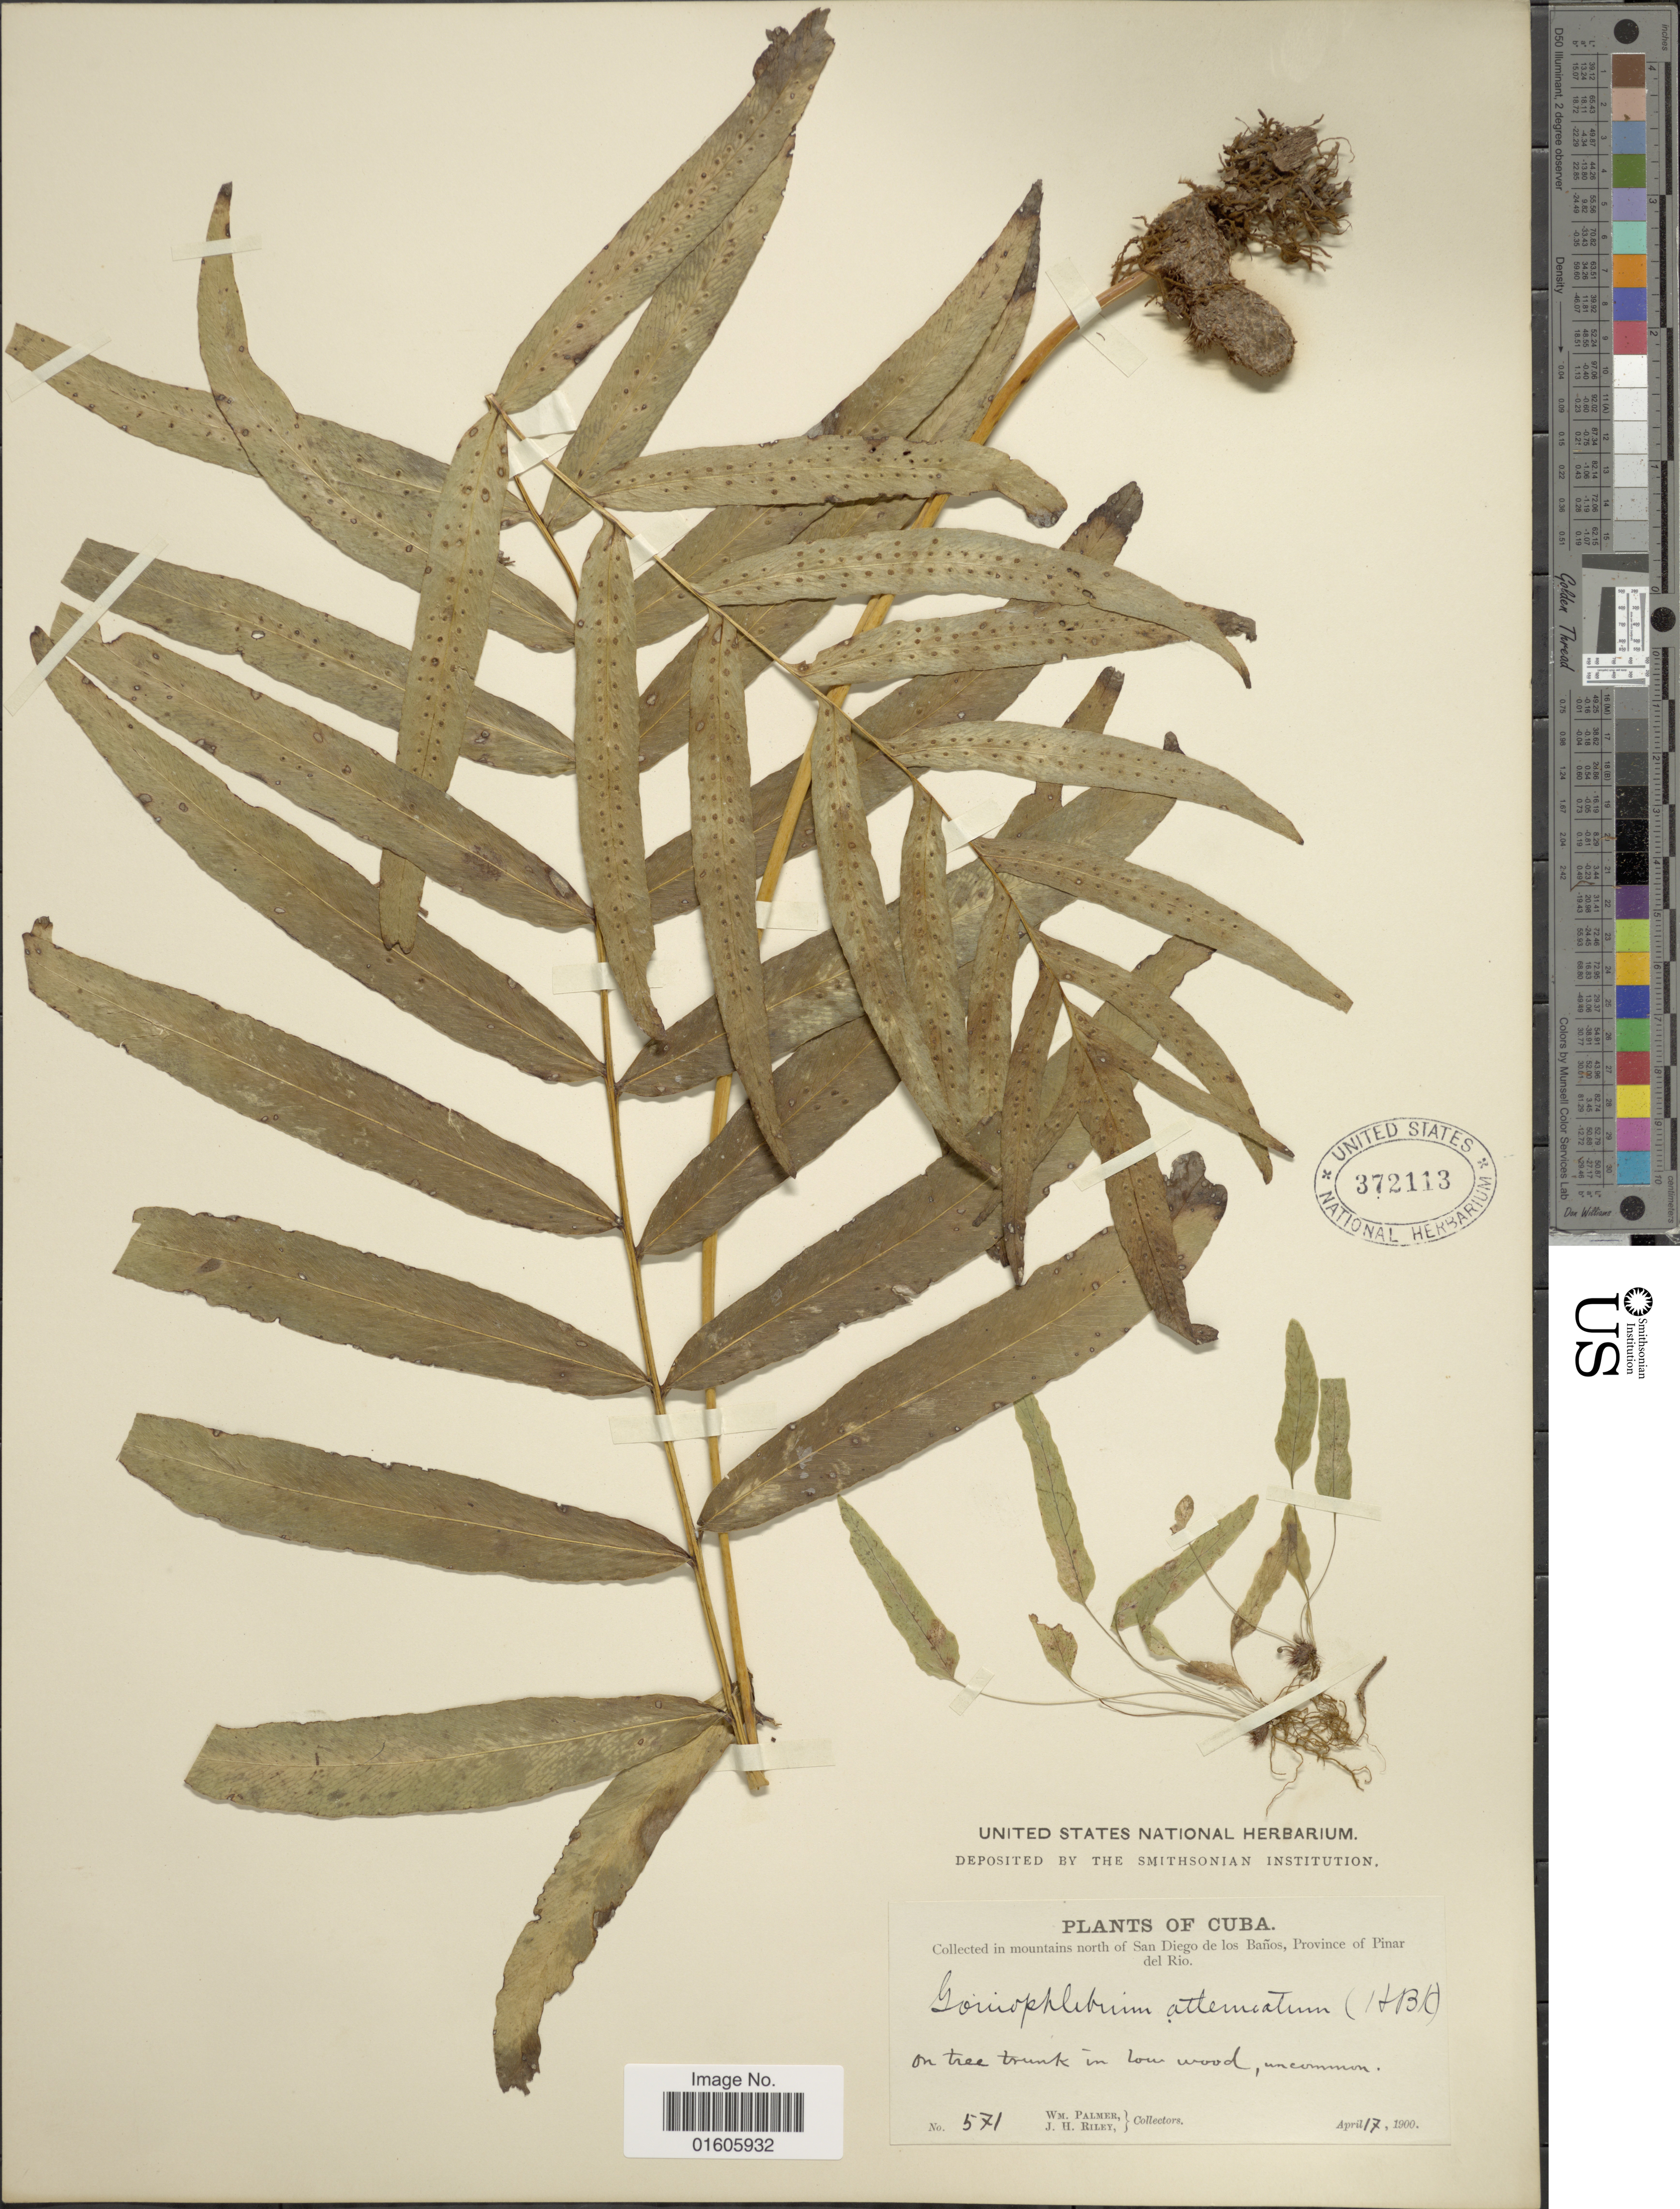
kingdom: Plantae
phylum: Tracheophyta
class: Polypodiopsida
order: Polypodiales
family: Polypodiaceae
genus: Serpocaulon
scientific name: Serpocaulon triseriale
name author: (Sw.) A.R. Sm.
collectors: W. Palmer & J. H. Riley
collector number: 571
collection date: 1900-04-17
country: Cuba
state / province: Pinar del Río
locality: In mountains north of San Diego de los Baños, Province of Pinar del Rio.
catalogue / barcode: US 372113